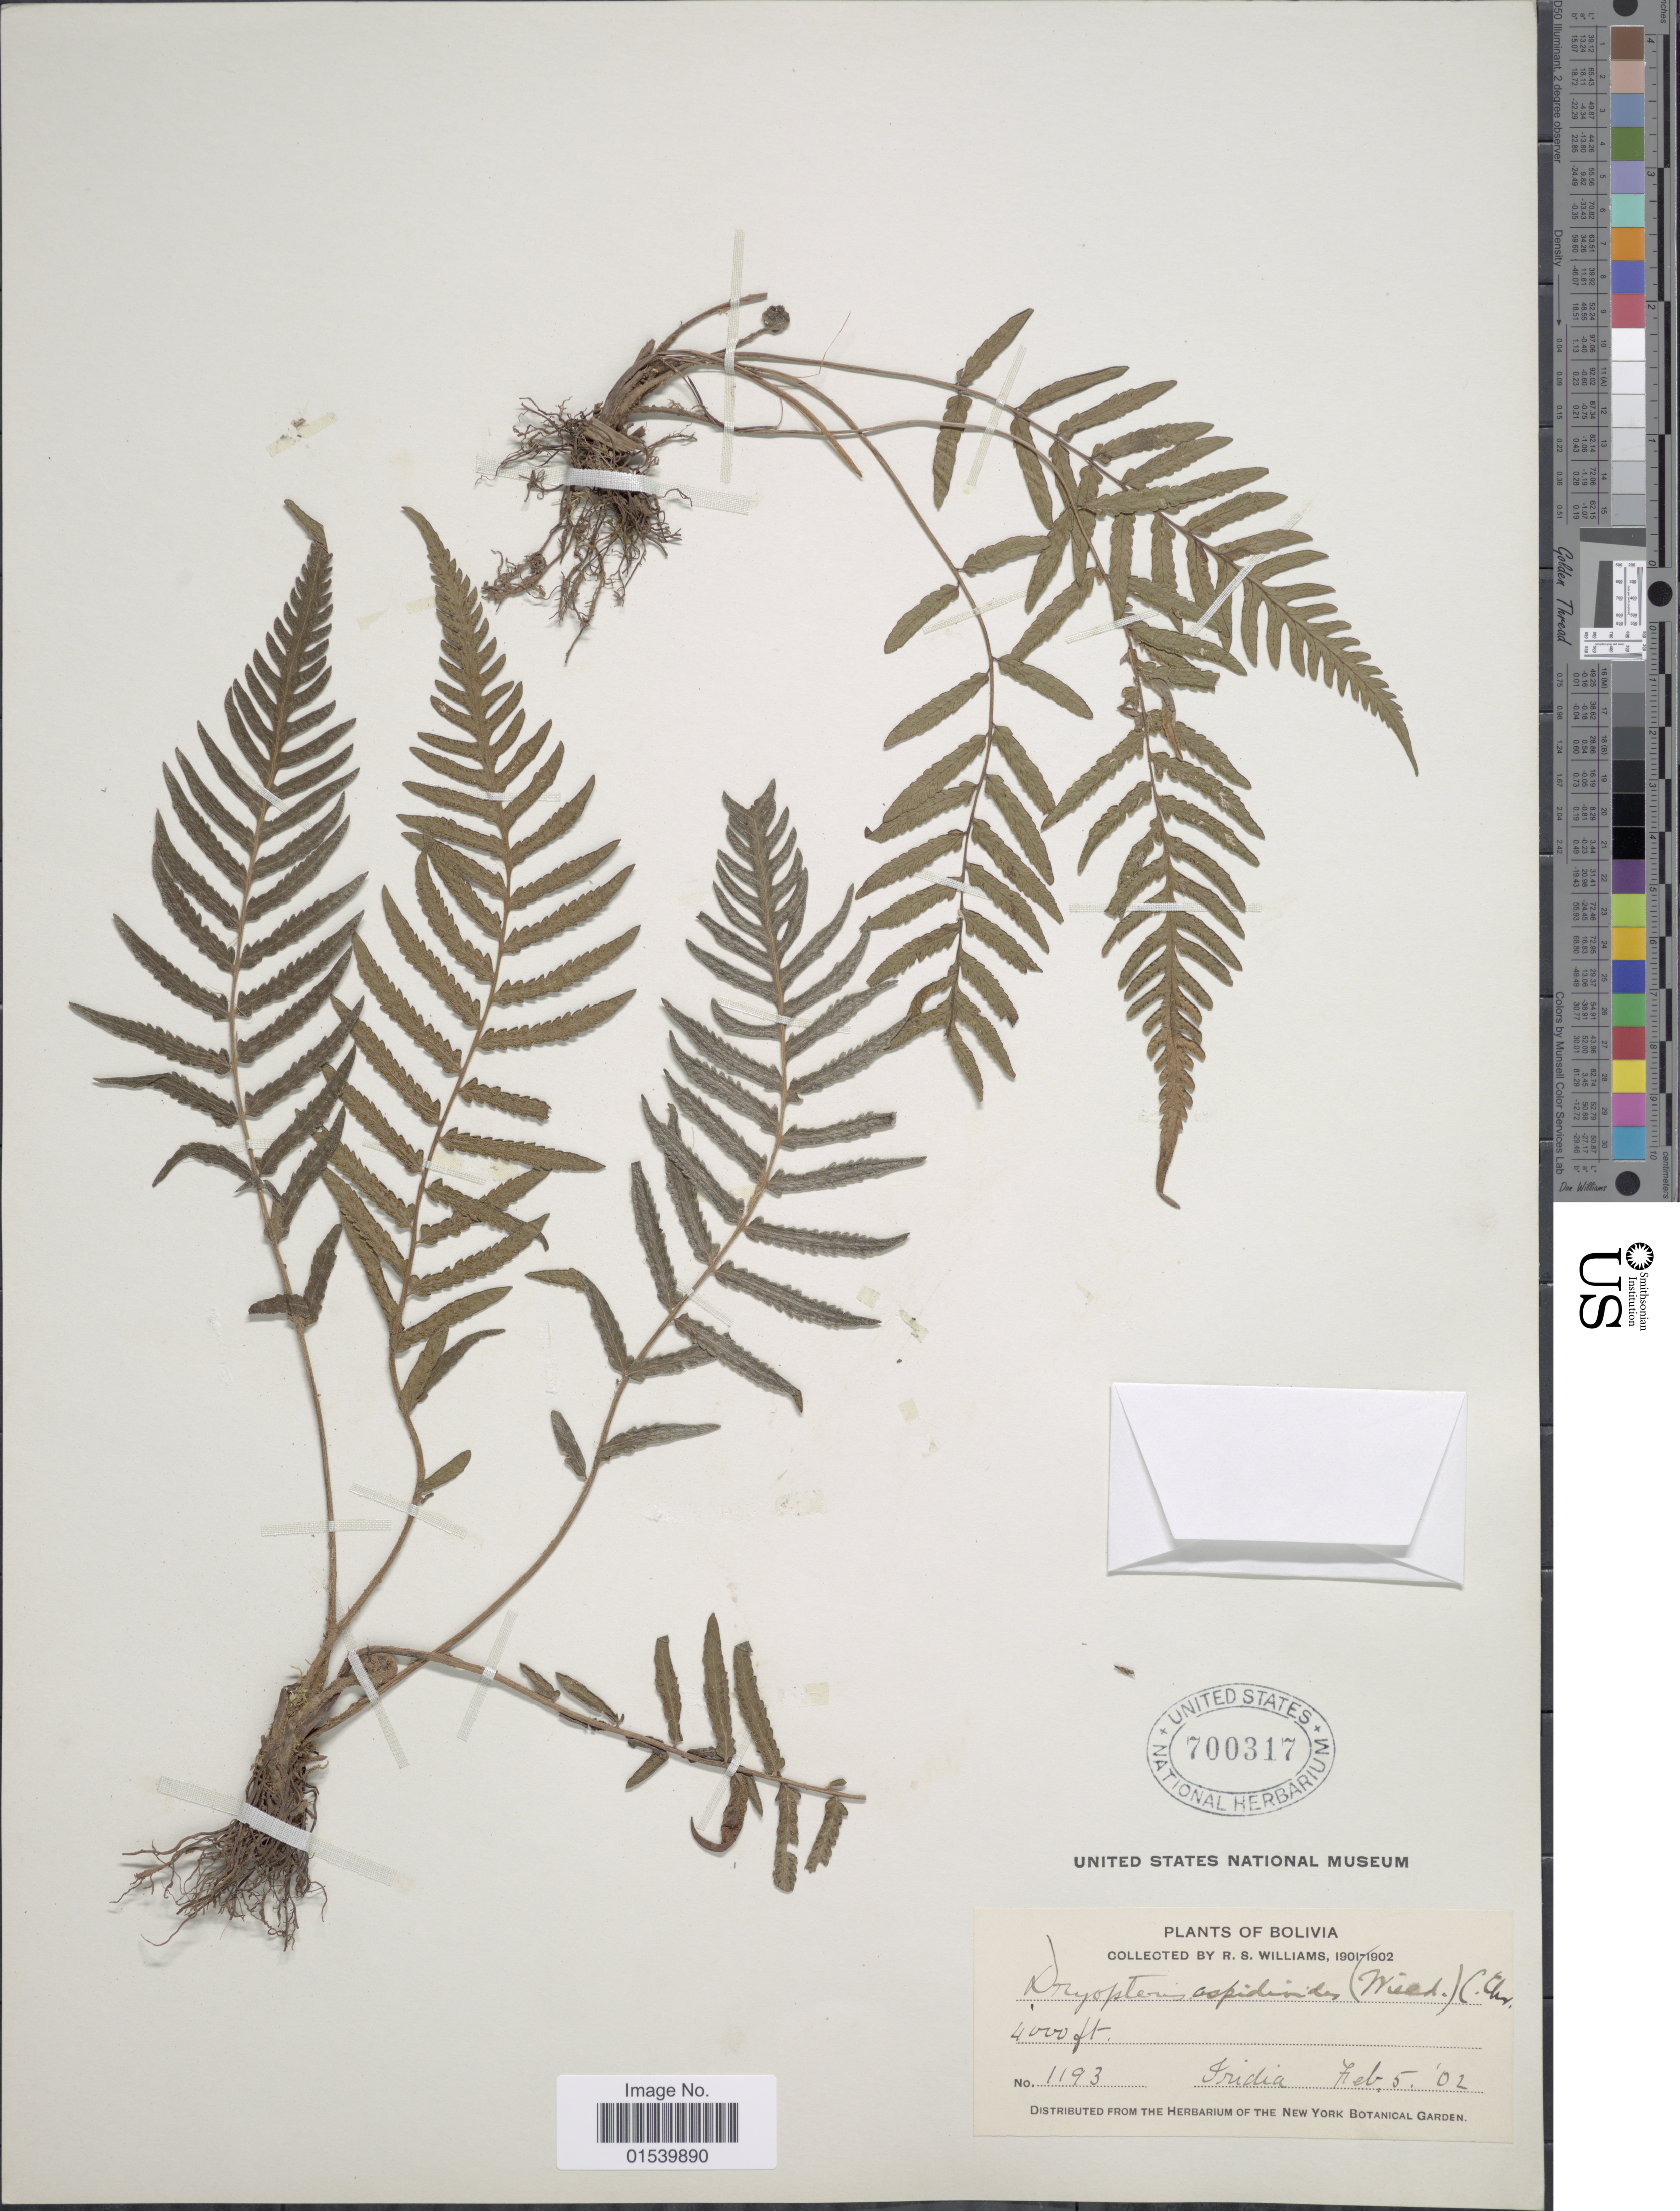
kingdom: Plantae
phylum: Tracheophyta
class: Polypodiopsida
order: Polypodiales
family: Thelypteridaceae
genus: Amauropelta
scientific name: Amauropelta aspidioides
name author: (Willd.) Pic. Serm.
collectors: R. S. Williams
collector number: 1193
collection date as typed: Feb. 5, '02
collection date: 1902-02-05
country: Bolivia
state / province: La Paz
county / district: Franz Tamayo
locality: Iridia (on trail from San Jose to Apolo)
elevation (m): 1219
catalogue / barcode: US 700317